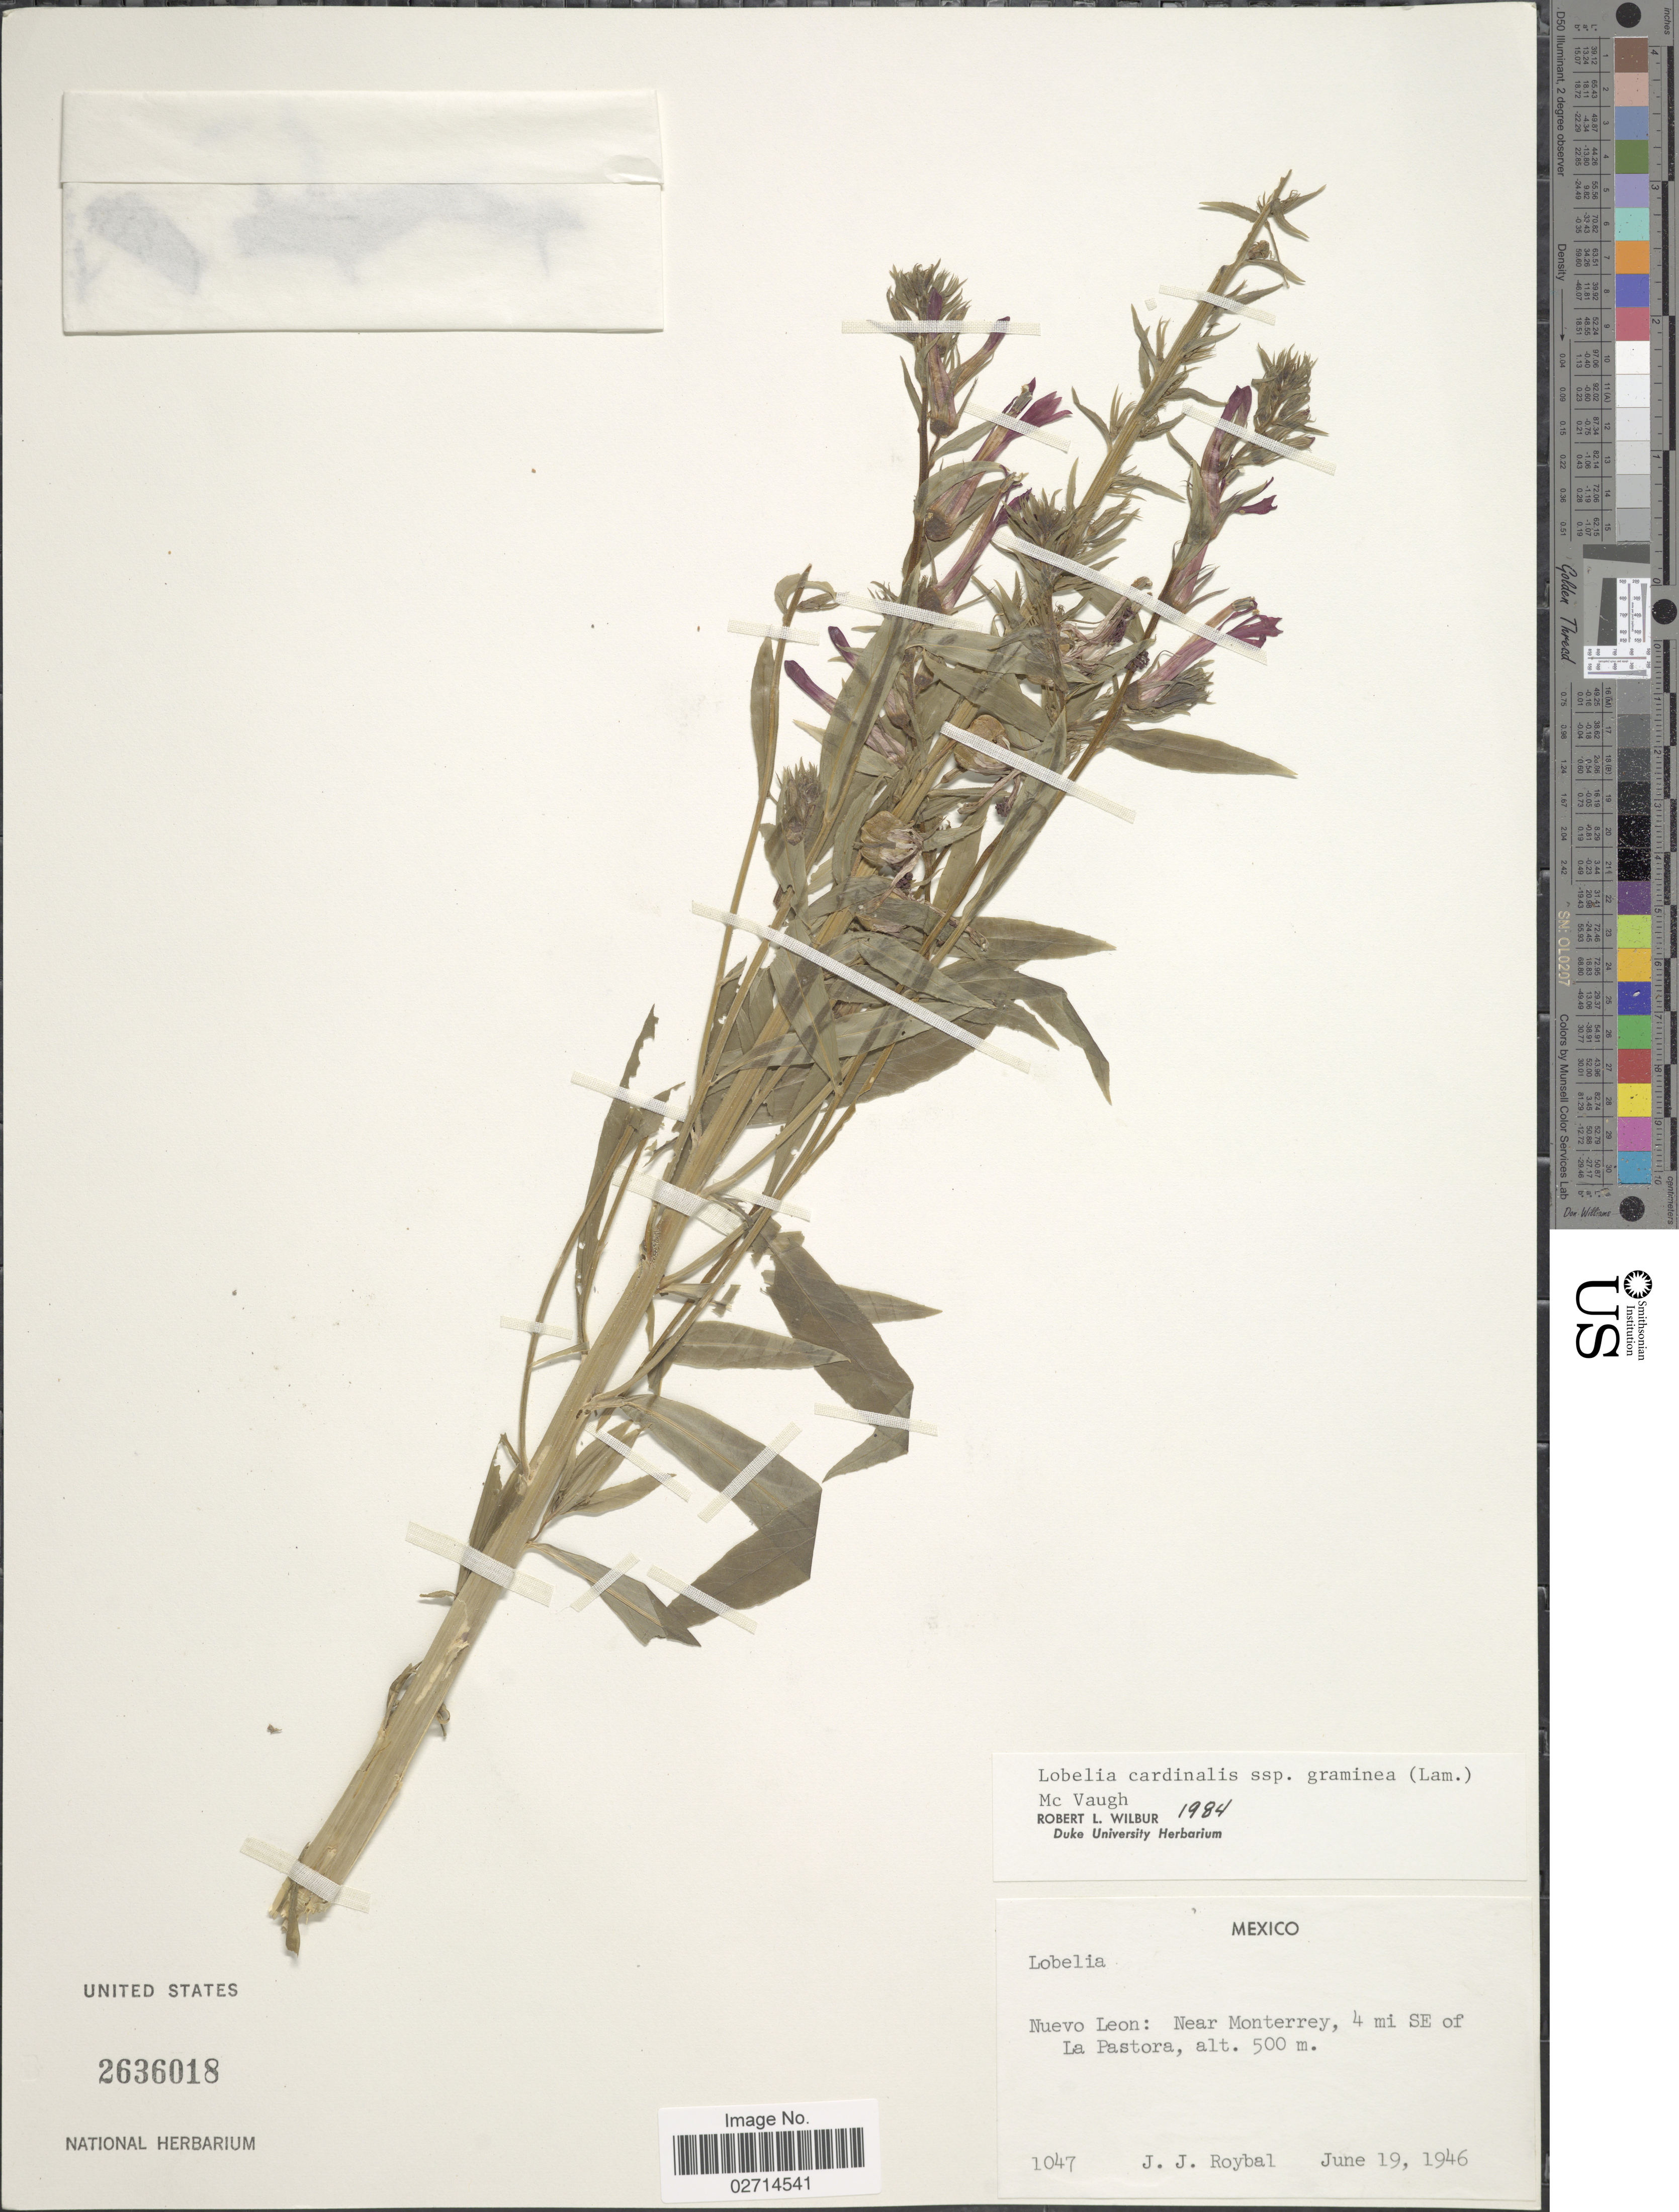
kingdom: Plantae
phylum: Tracheophyta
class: Magnoliopsida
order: Asterales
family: Campanulaceae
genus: Lobelia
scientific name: Lobelia cardinalis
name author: L.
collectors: J. J. Roybal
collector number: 1047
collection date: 1946-06-19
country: Mexico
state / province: Nuevo León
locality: Near Monterrey, 4 mi SE of La Pastora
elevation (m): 500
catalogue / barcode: US 2636018